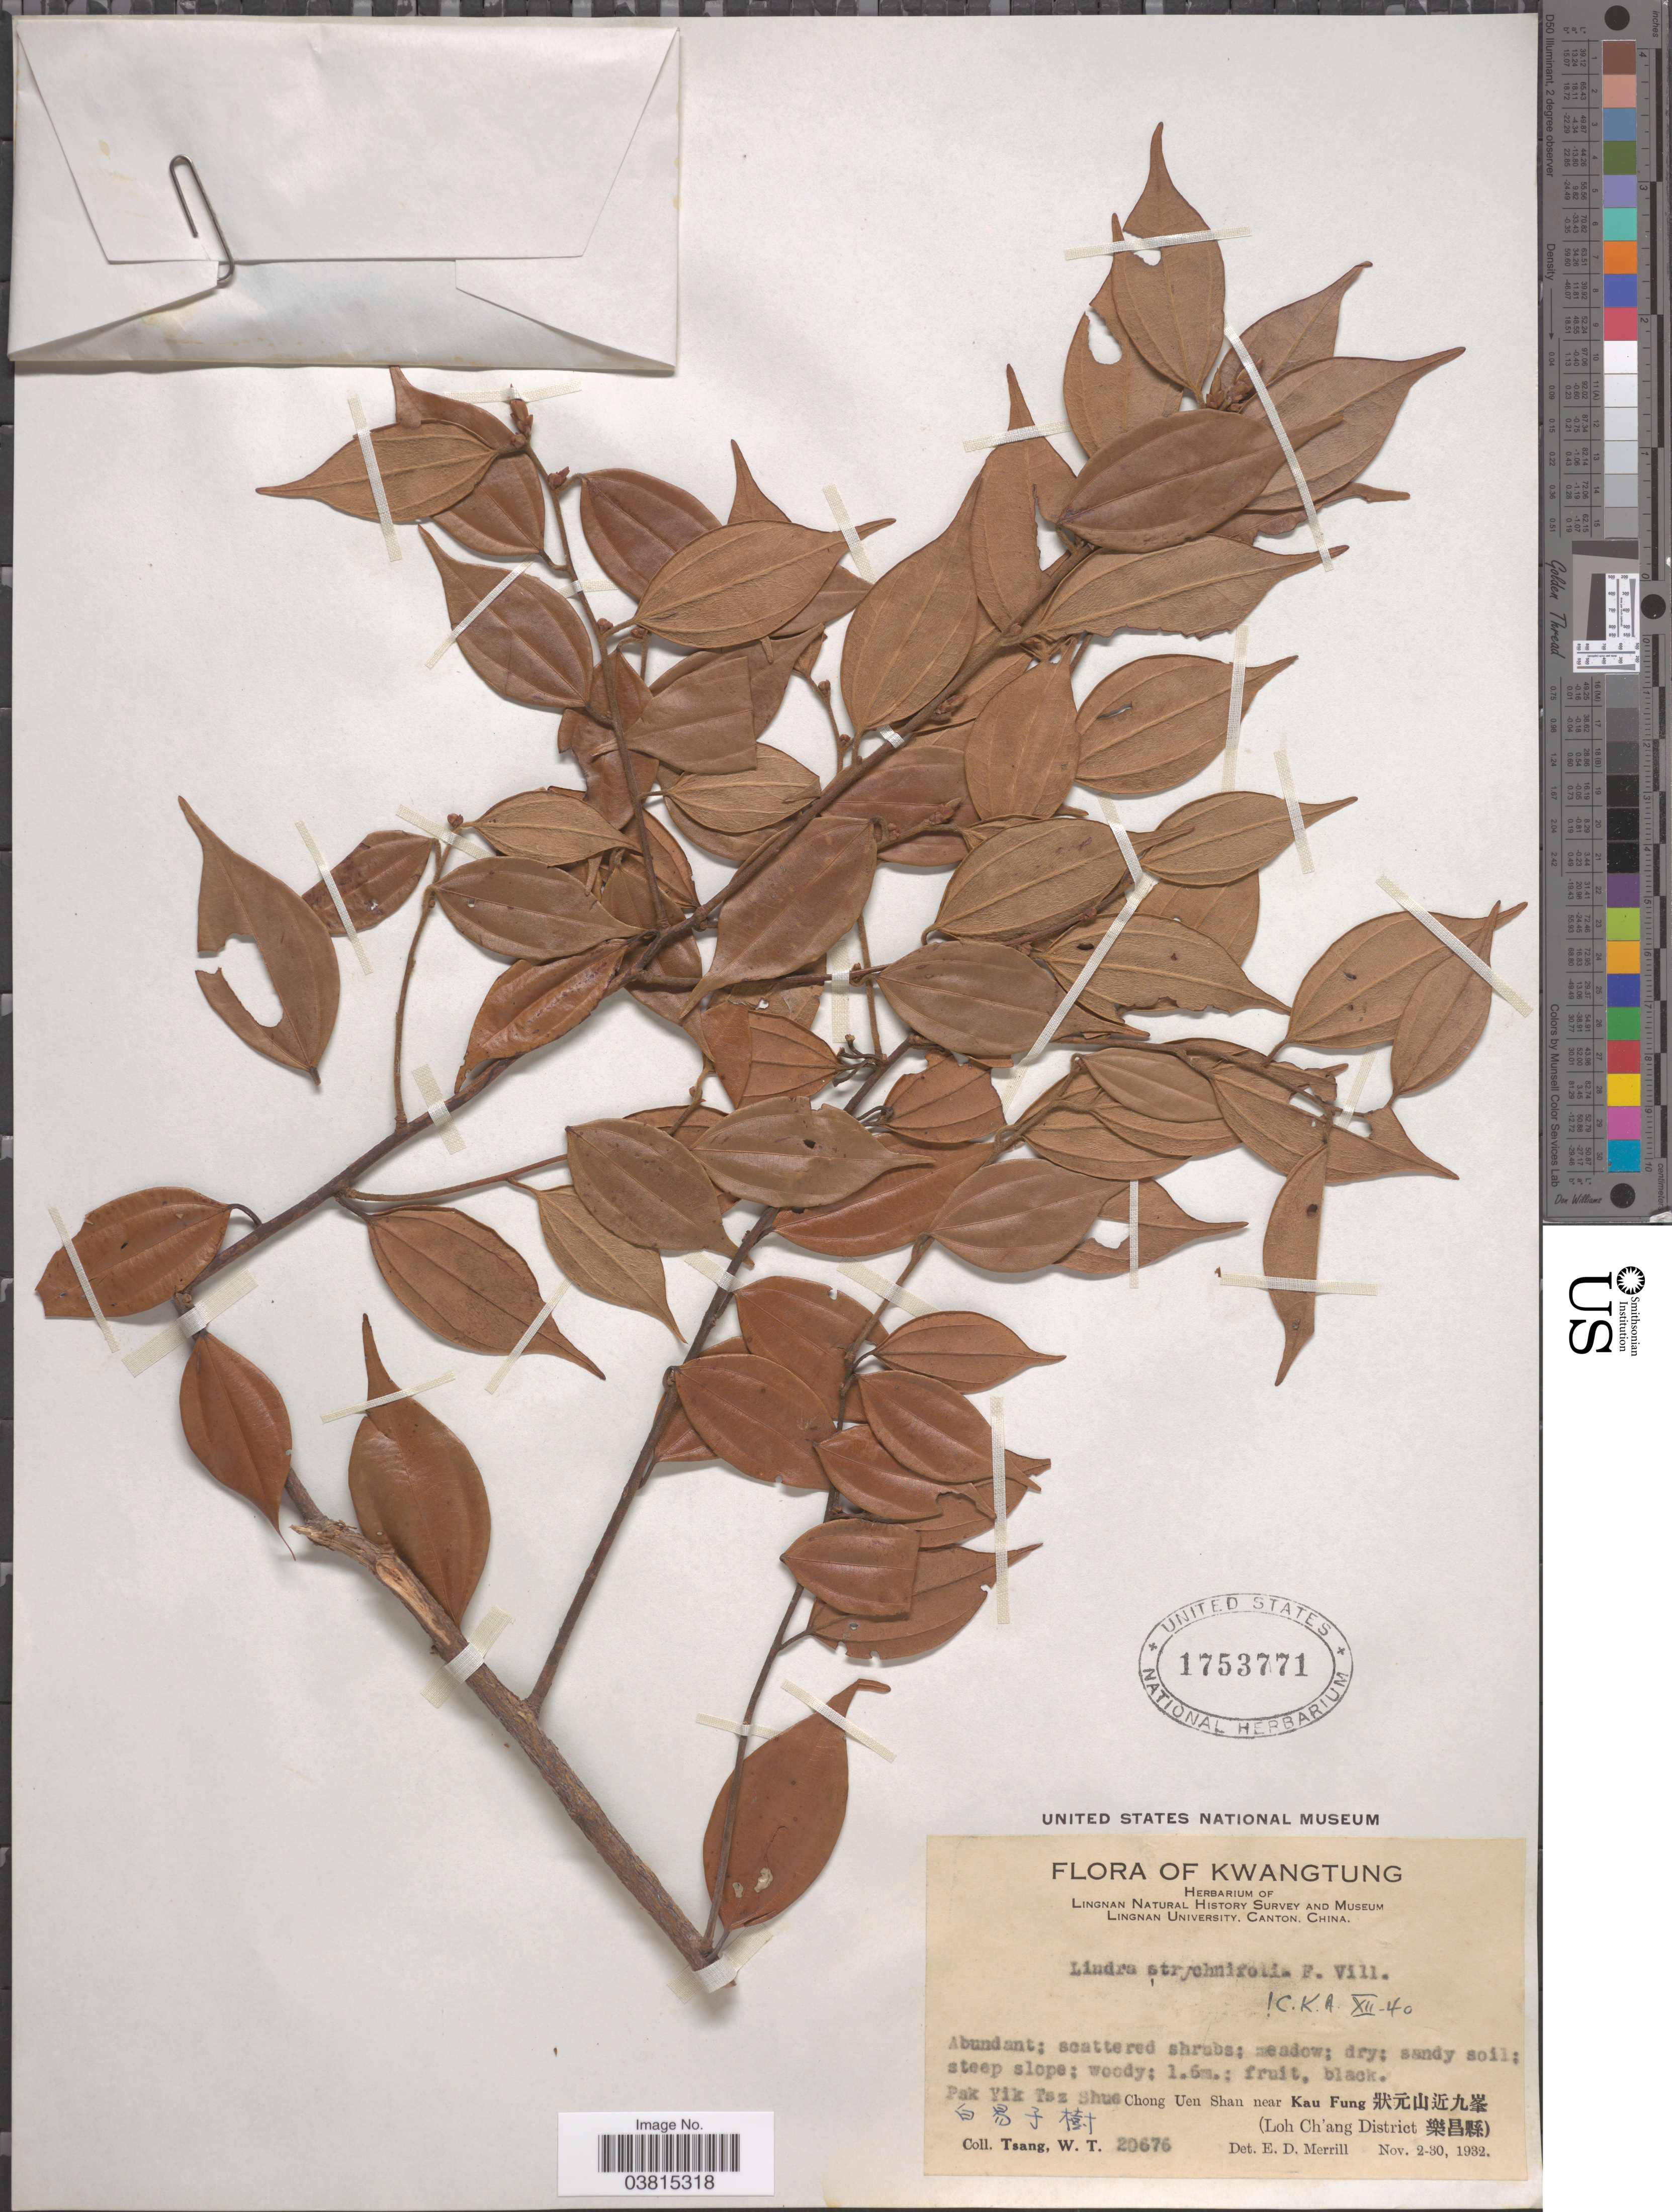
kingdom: Plantae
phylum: Tracheophyta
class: Magnoliopsida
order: Laurales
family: Lauraceae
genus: Lindera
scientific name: Lindera strychnifolia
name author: Fern.-Vill.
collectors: W. T. Tsang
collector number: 20676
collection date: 1932-11-02/1932-11-30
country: China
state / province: Guangdong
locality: Kwangtung. Steep slope. Pak Yik Tsz Shue [interpreted]. Chong Uen Shan near Kau Fung X. (Loh Ch'ang District X).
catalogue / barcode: US 1753711